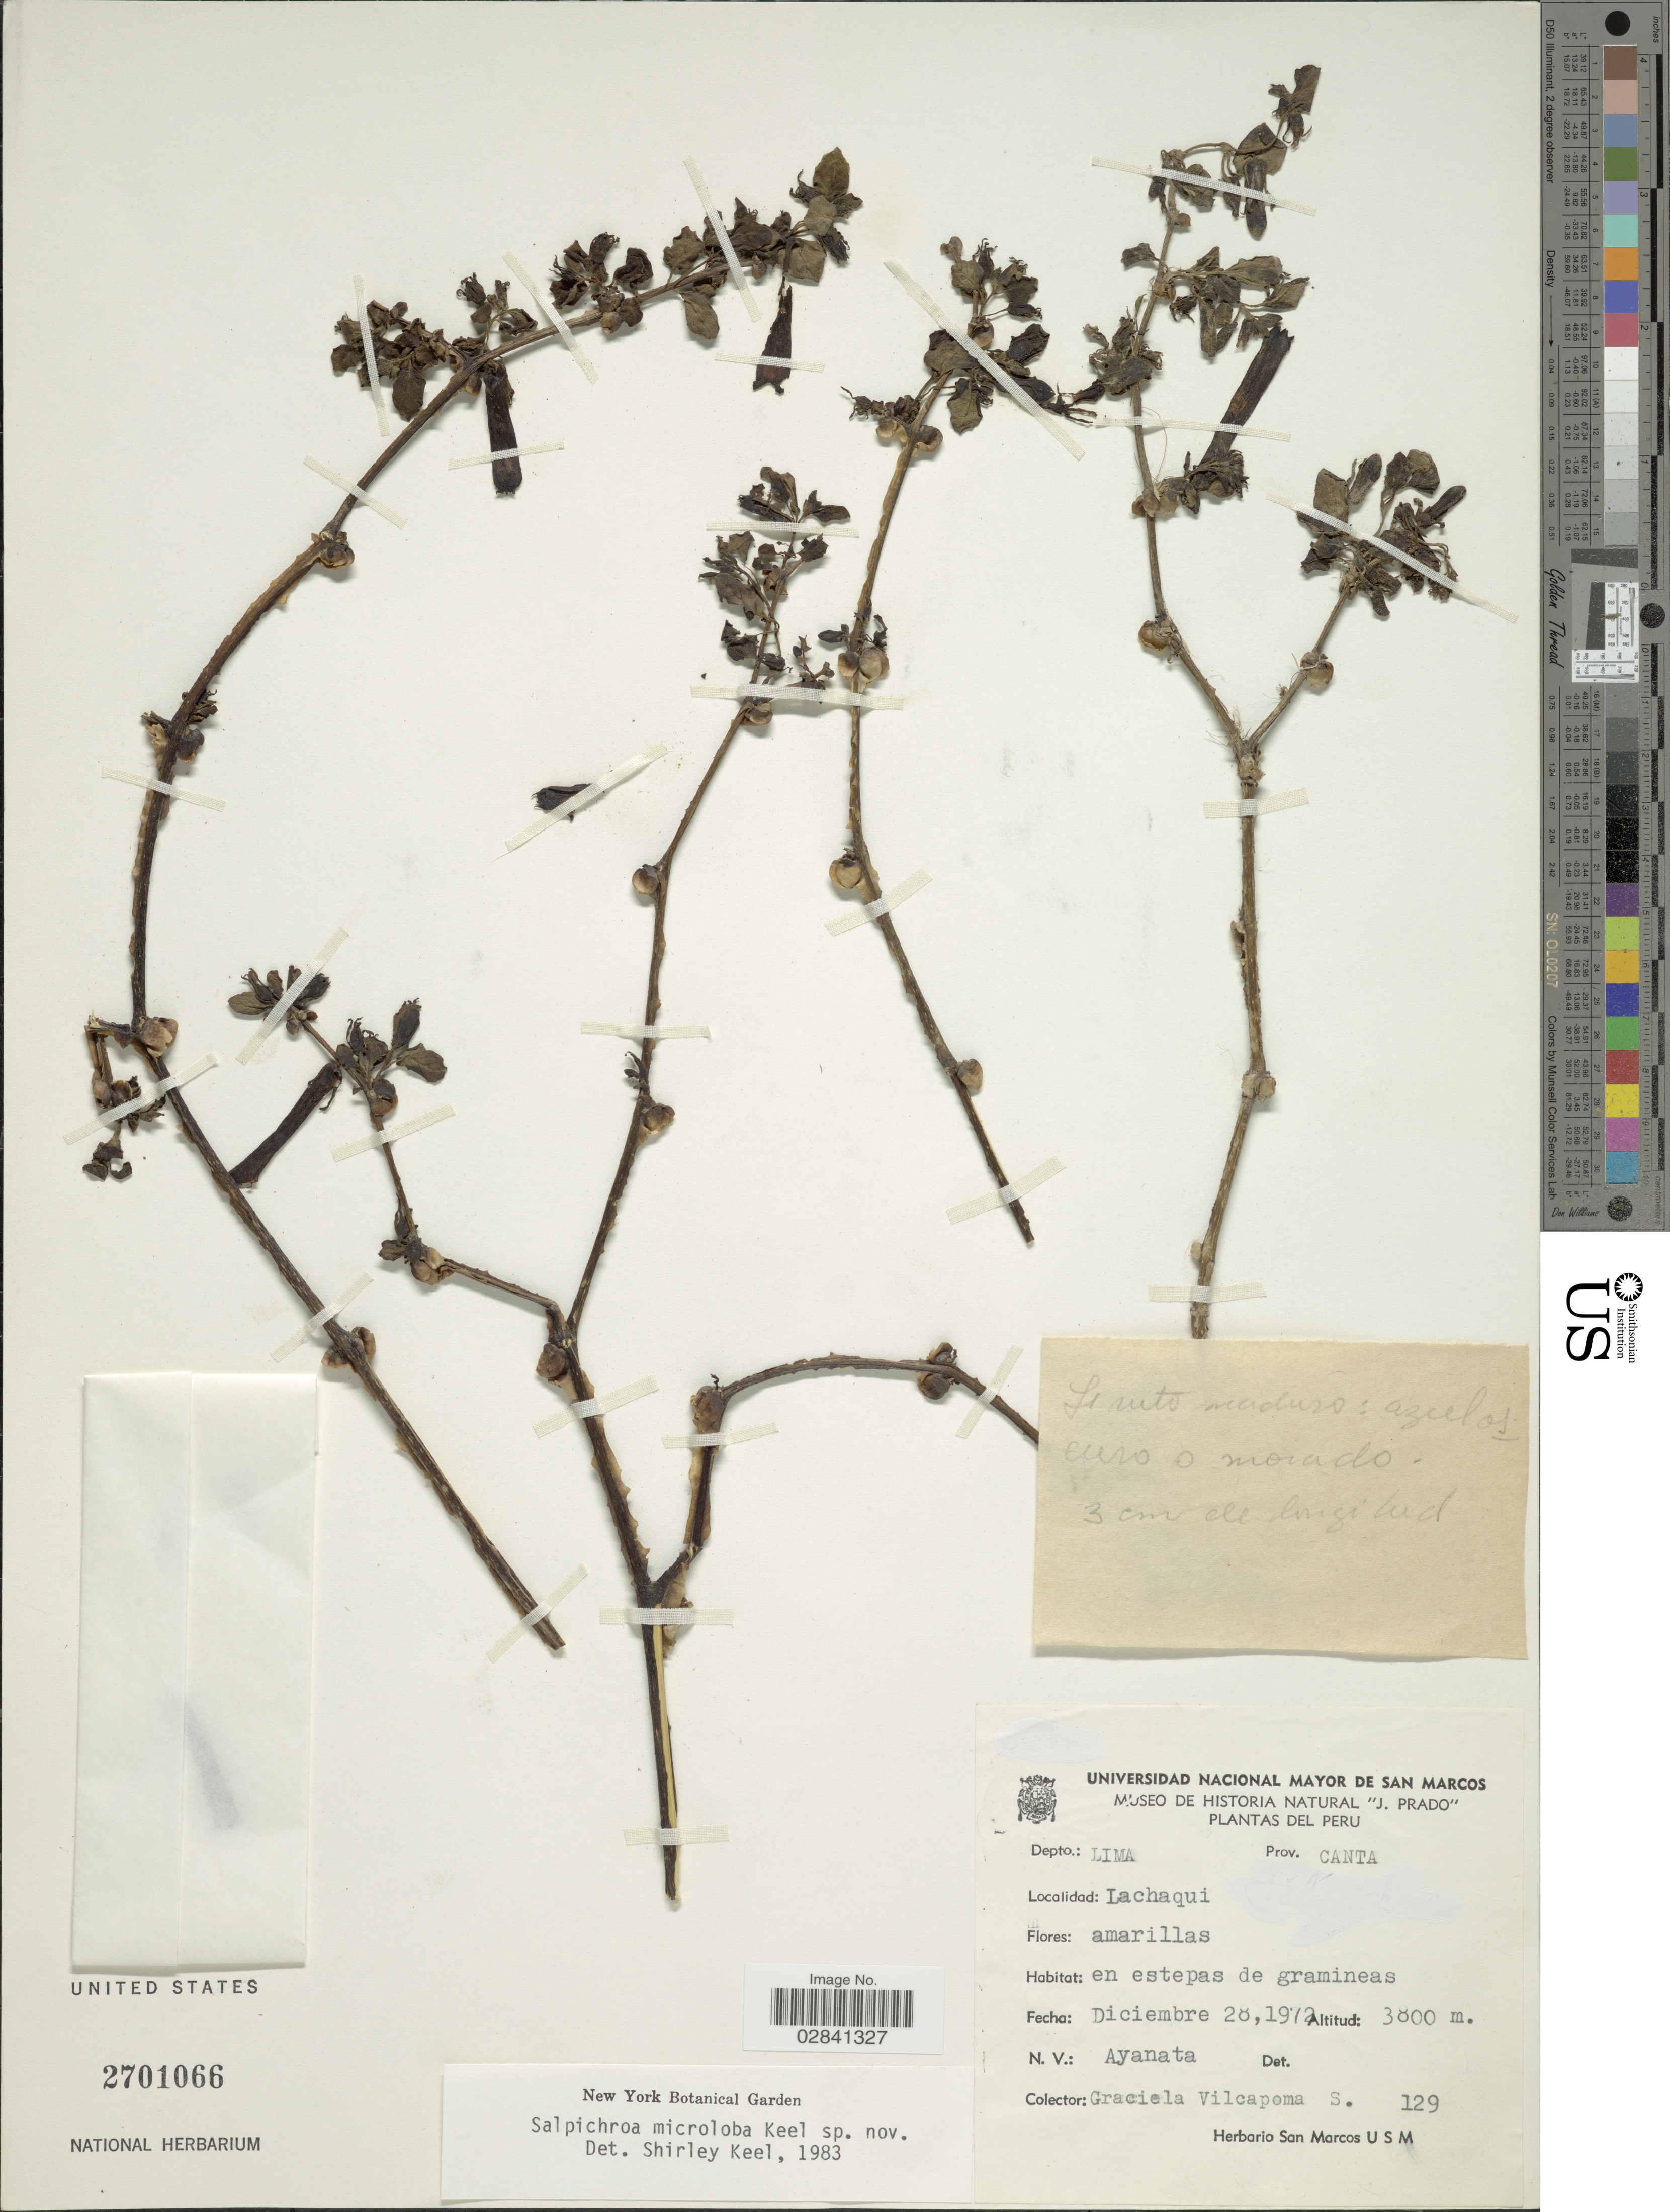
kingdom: Plantae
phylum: Tracheophyta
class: Magnoliopsida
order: Solanales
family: Solanaceae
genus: Salpichroa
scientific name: Salpichroa microloba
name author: Keel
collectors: G. Vilcapoma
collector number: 129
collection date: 1972-12-28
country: Peru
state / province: Lima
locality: Depto.: Lima. Prov. Canta. Lachaqui.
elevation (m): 3800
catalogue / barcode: US 2701066